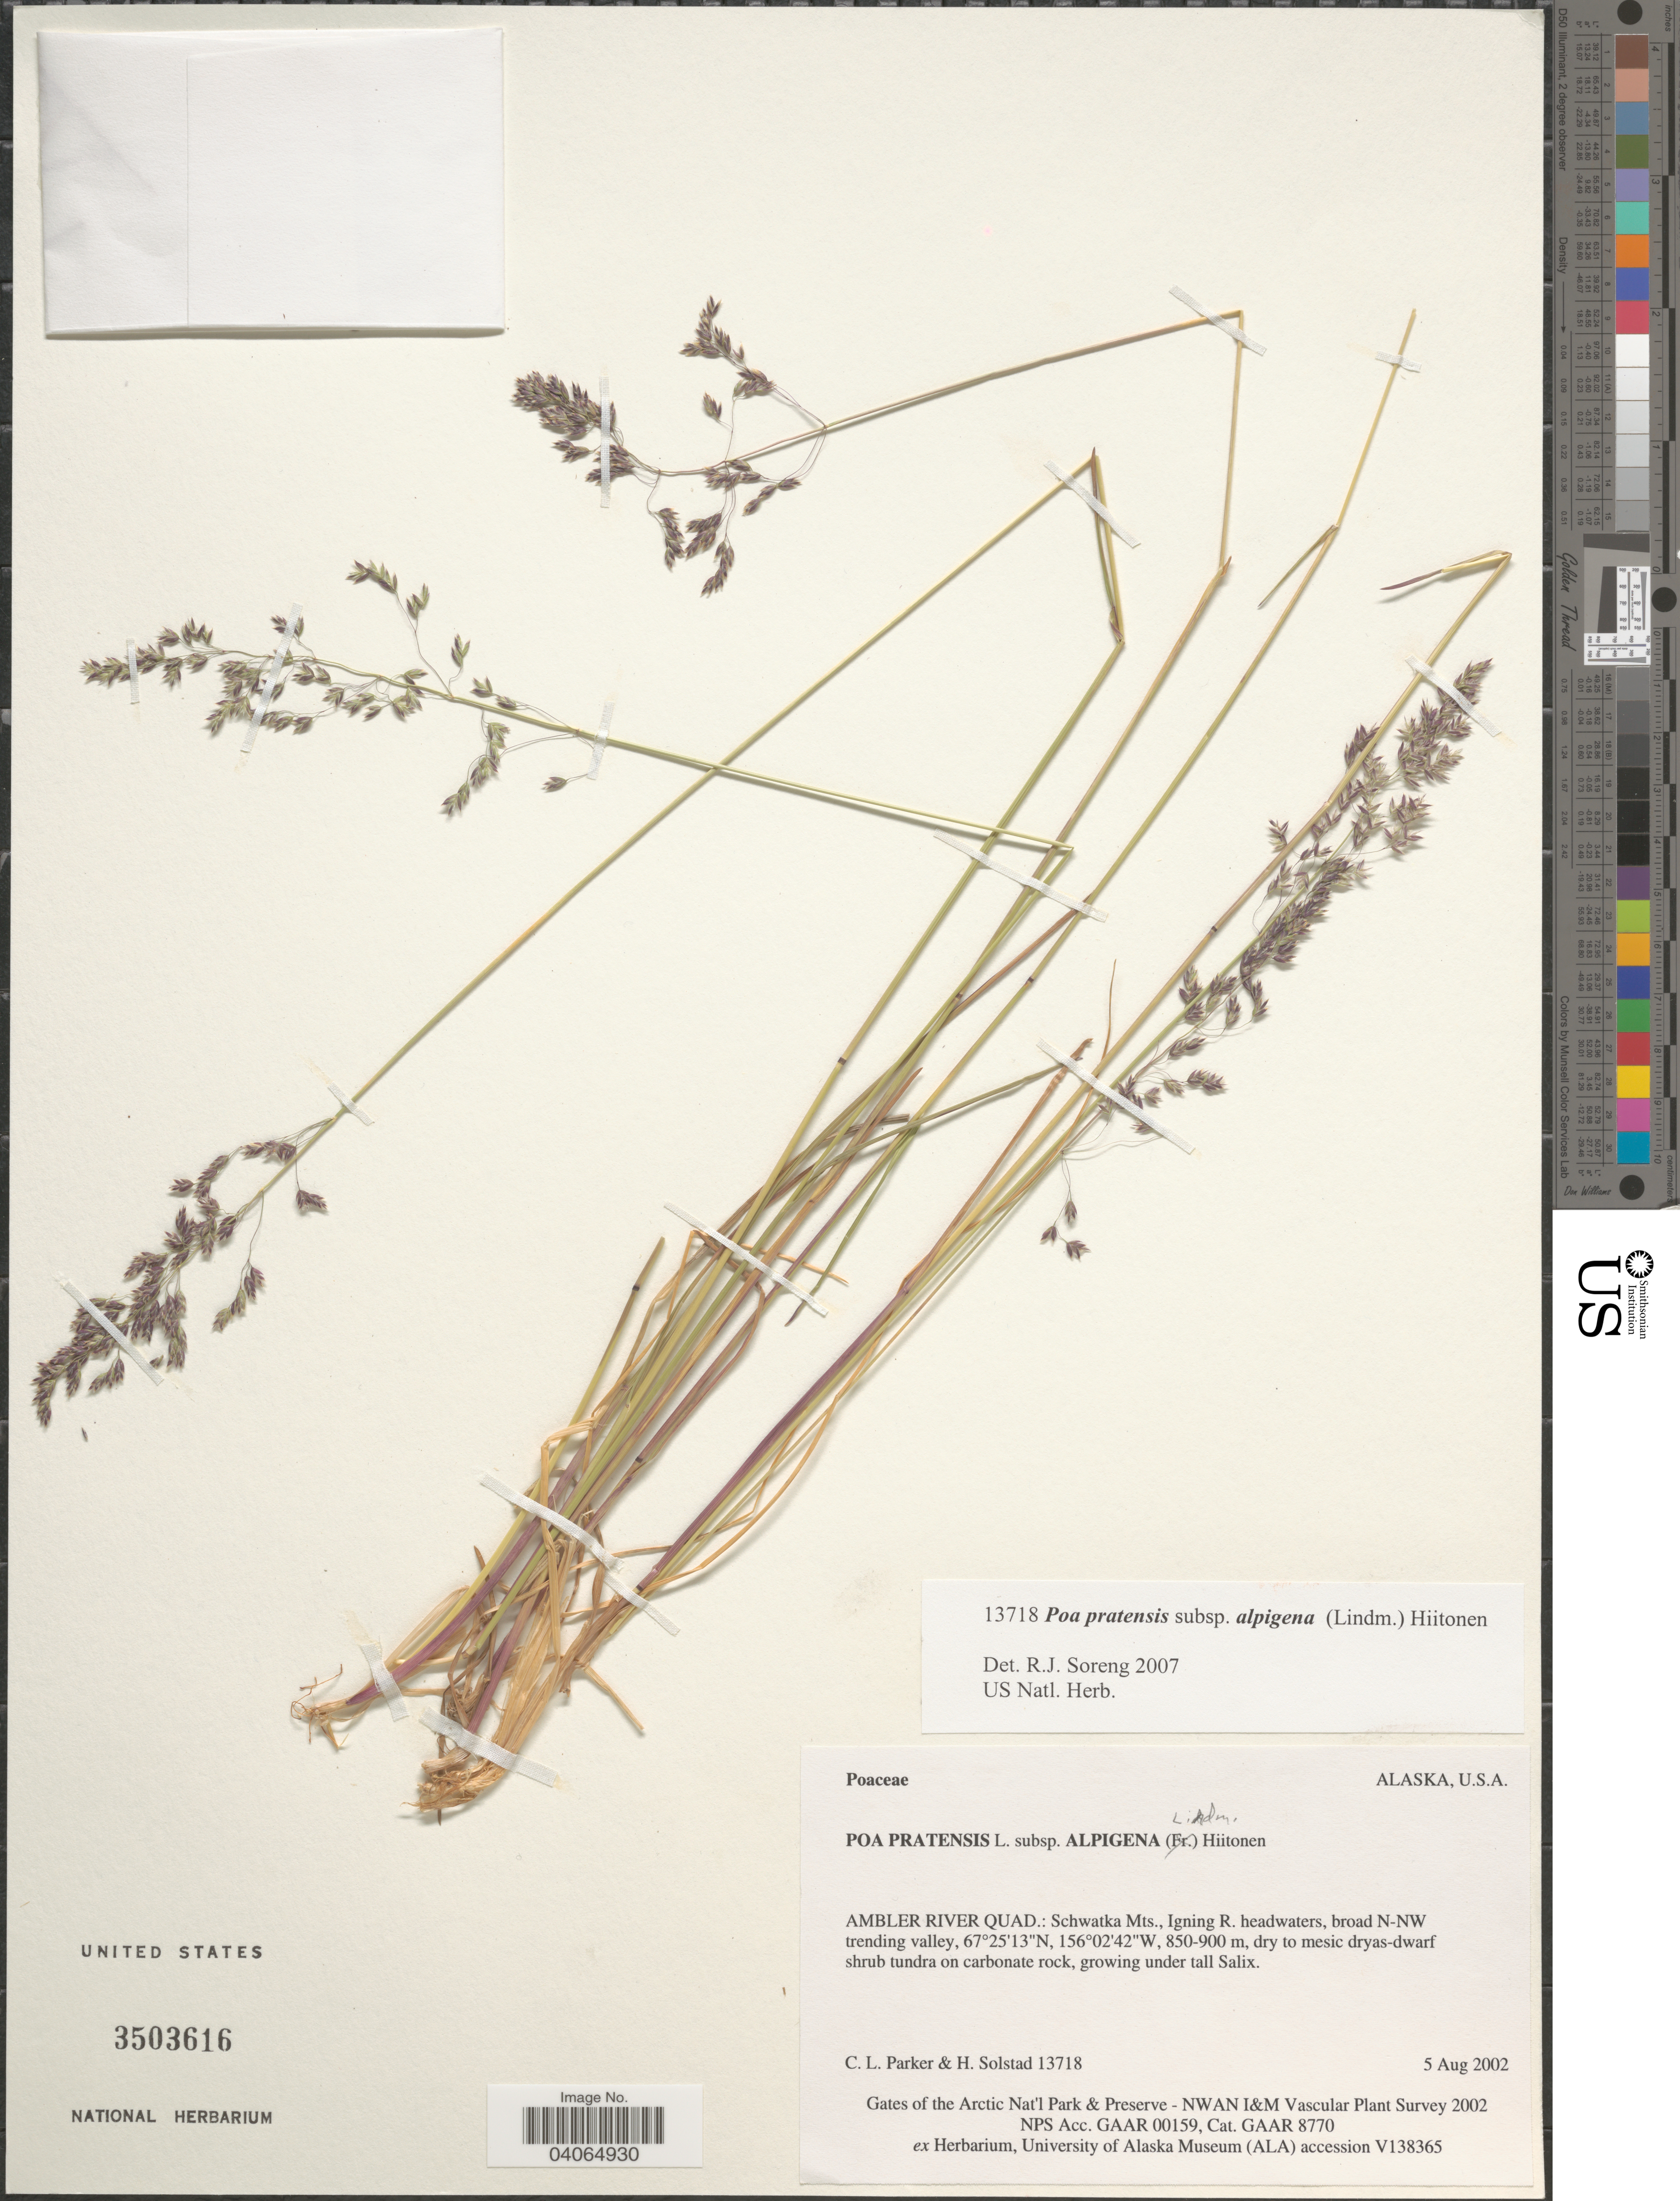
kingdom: Plantae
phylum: Tracheophyta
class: Liliopsida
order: Poales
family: Poaceae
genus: Poa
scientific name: Poa pratensis subsp. alpigena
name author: (Lindm.) Hiitonen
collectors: C. L. Parker & H. Solstad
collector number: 13718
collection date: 2002-08-05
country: United States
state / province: Alaska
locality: Ambler River Quad.: Schwatka Mts., Igning R. headwaters, broad N-NW trending valley. Gates of the Arctic Nat'l Park & Preserve - NWAN I&M Vascular Plant Survey 2002.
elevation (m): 850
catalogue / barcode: US 3503616